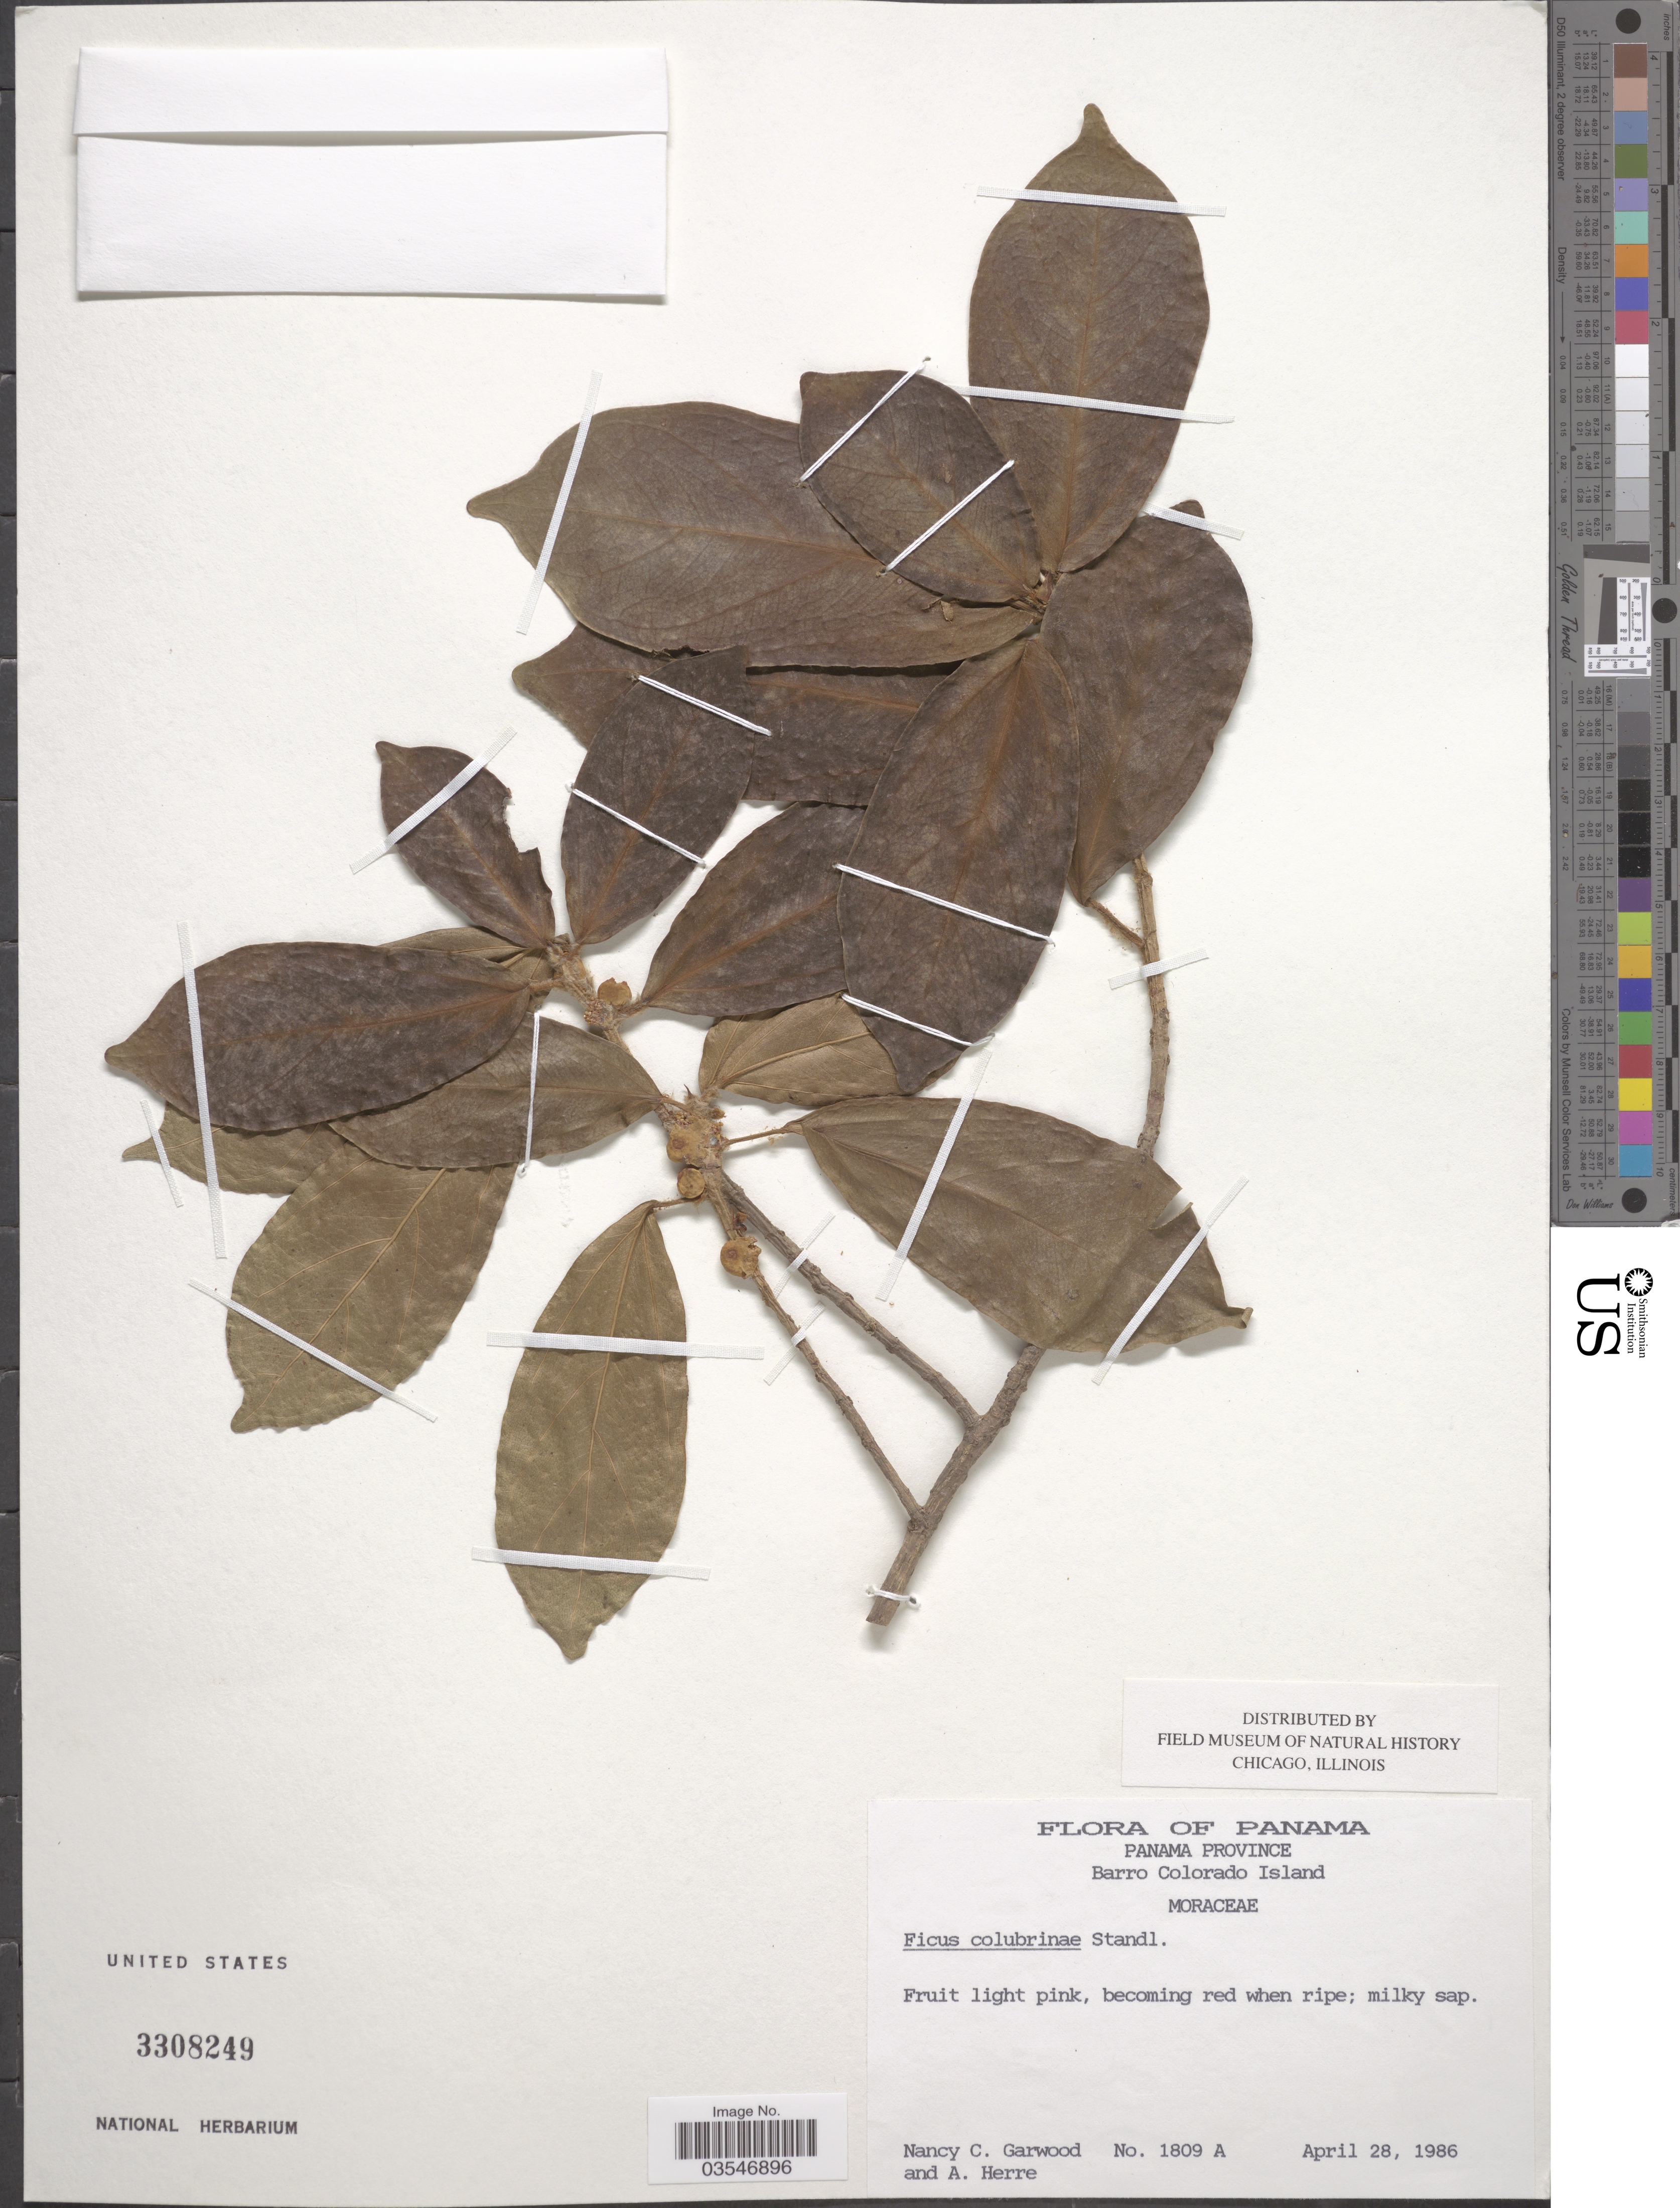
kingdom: Plantae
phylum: Tracheophyta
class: Magnoliopsida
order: Rosales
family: Moraceae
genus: Ficus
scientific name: Ficus colubrinae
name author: Standl.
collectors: N. C. Garwood & A. Herre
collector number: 1809A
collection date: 1986-04-28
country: Panama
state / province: Panamá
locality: Barro Colorado Island.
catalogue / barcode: US 3308249